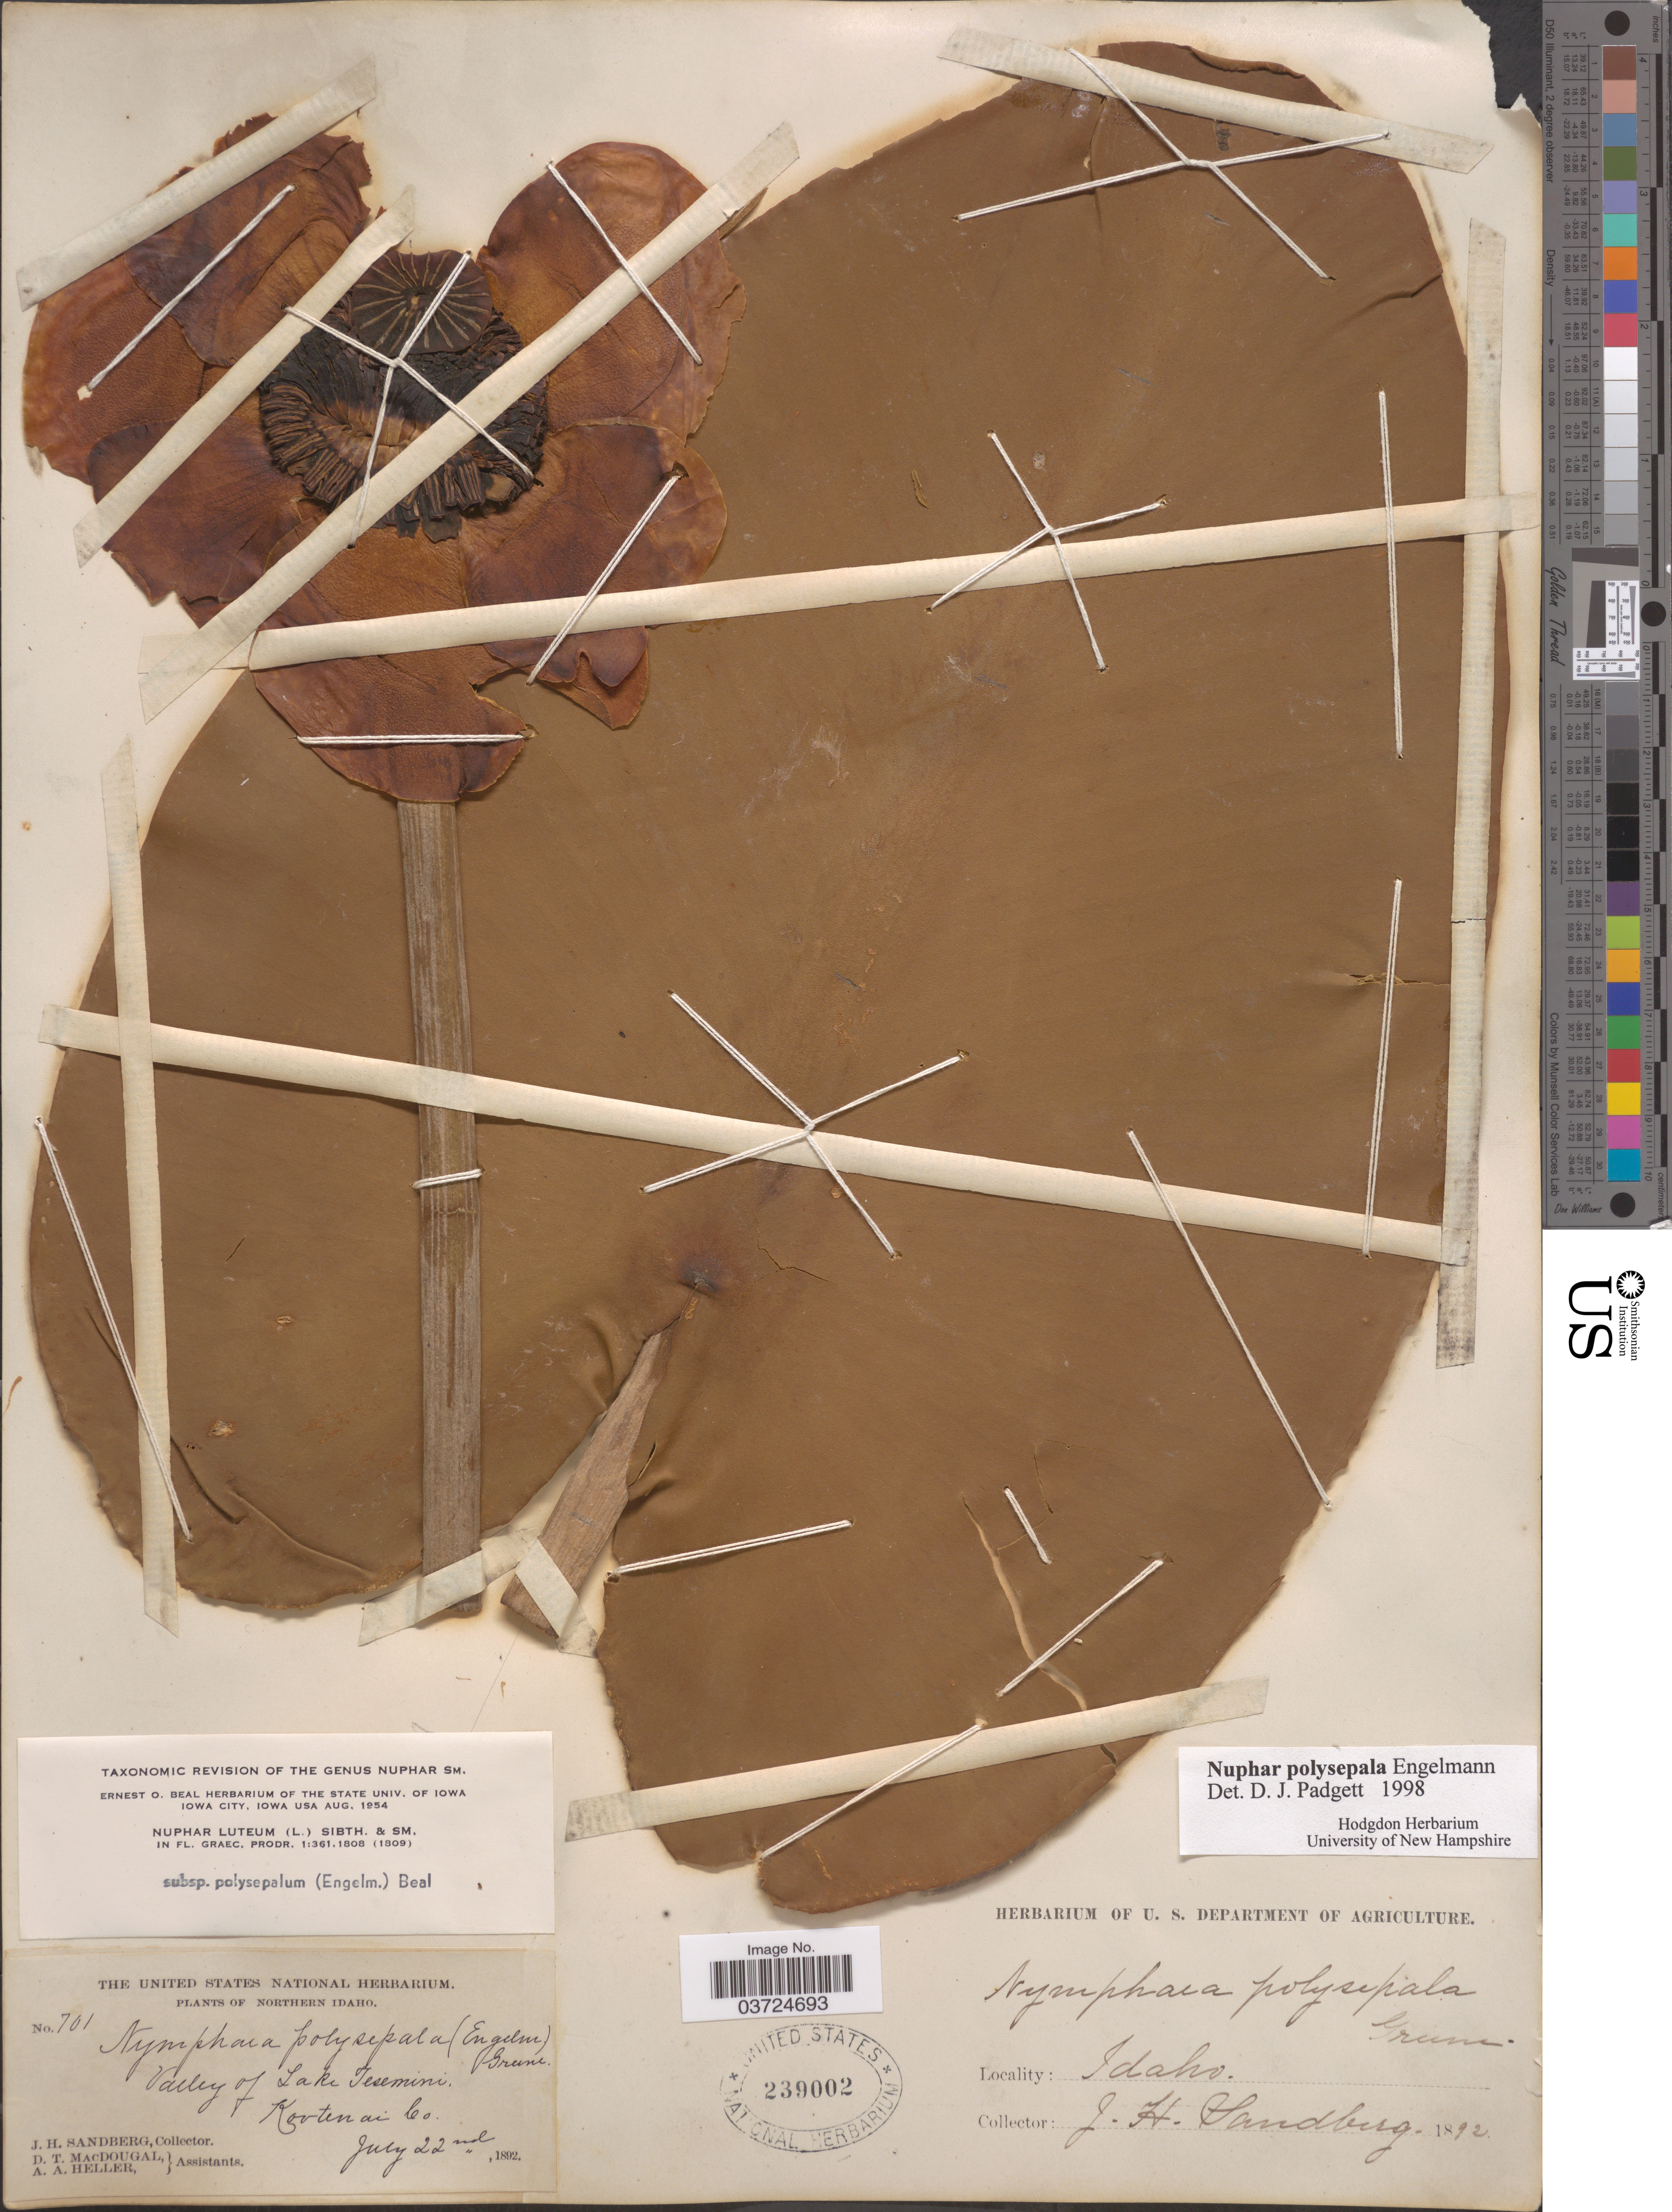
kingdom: Plantae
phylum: Tracheophyta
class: Magnoliopsida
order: Nymphaeales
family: Nymphaeaceae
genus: Nuphar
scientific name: Nuphar polysepala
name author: Englem.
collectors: J. H. Sandberg, D. T. MacDougal & A. A. Heller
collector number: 701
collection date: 1892-07-22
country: United States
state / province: Idaho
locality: Northern Idaho. Valley of Lake Tesemini. Kootenai Co.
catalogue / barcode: US 239002